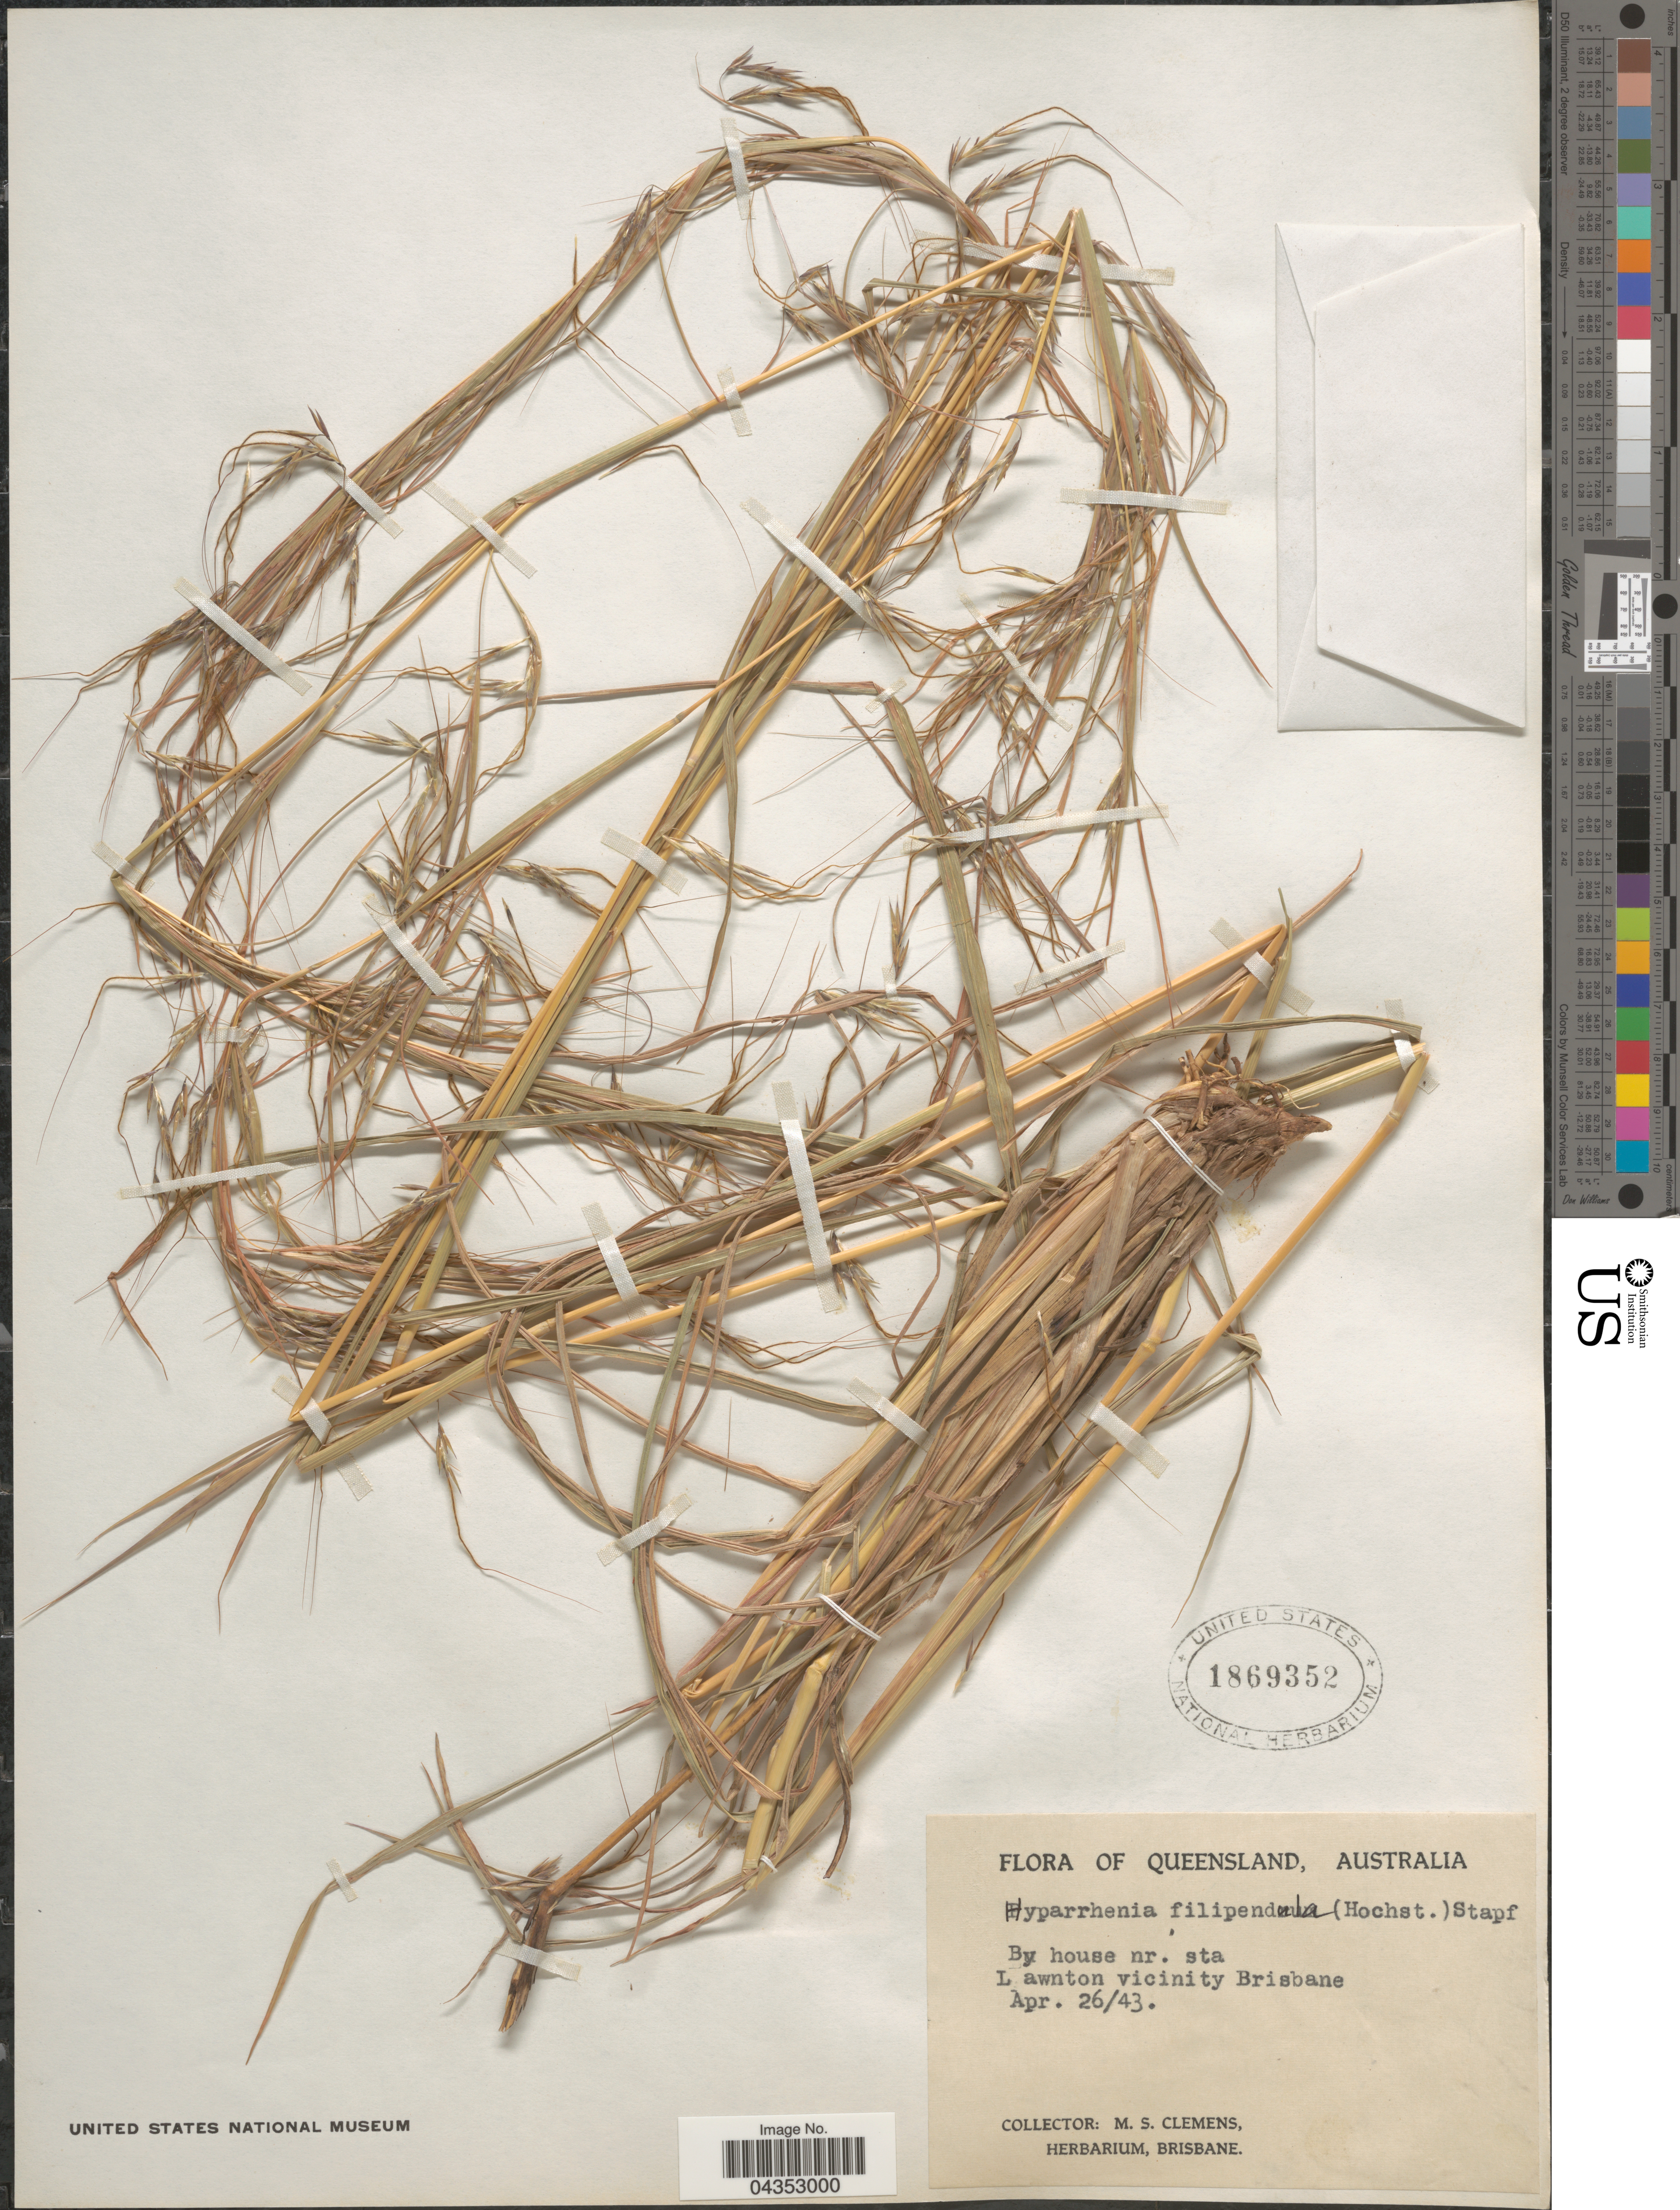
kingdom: Plantae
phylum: Tracheophyta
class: Liliopsida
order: Poales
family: Poaceae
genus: Hyparrhenia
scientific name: Hyparrhenia filipendula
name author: (Hochr.) Stapf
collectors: M. S. Clemens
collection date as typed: Transcribed d/m/y: 26/4/43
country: Australia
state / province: Queensland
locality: By house nr. sta Lawnton vicinity Brisbane.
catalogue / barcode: US 1869352